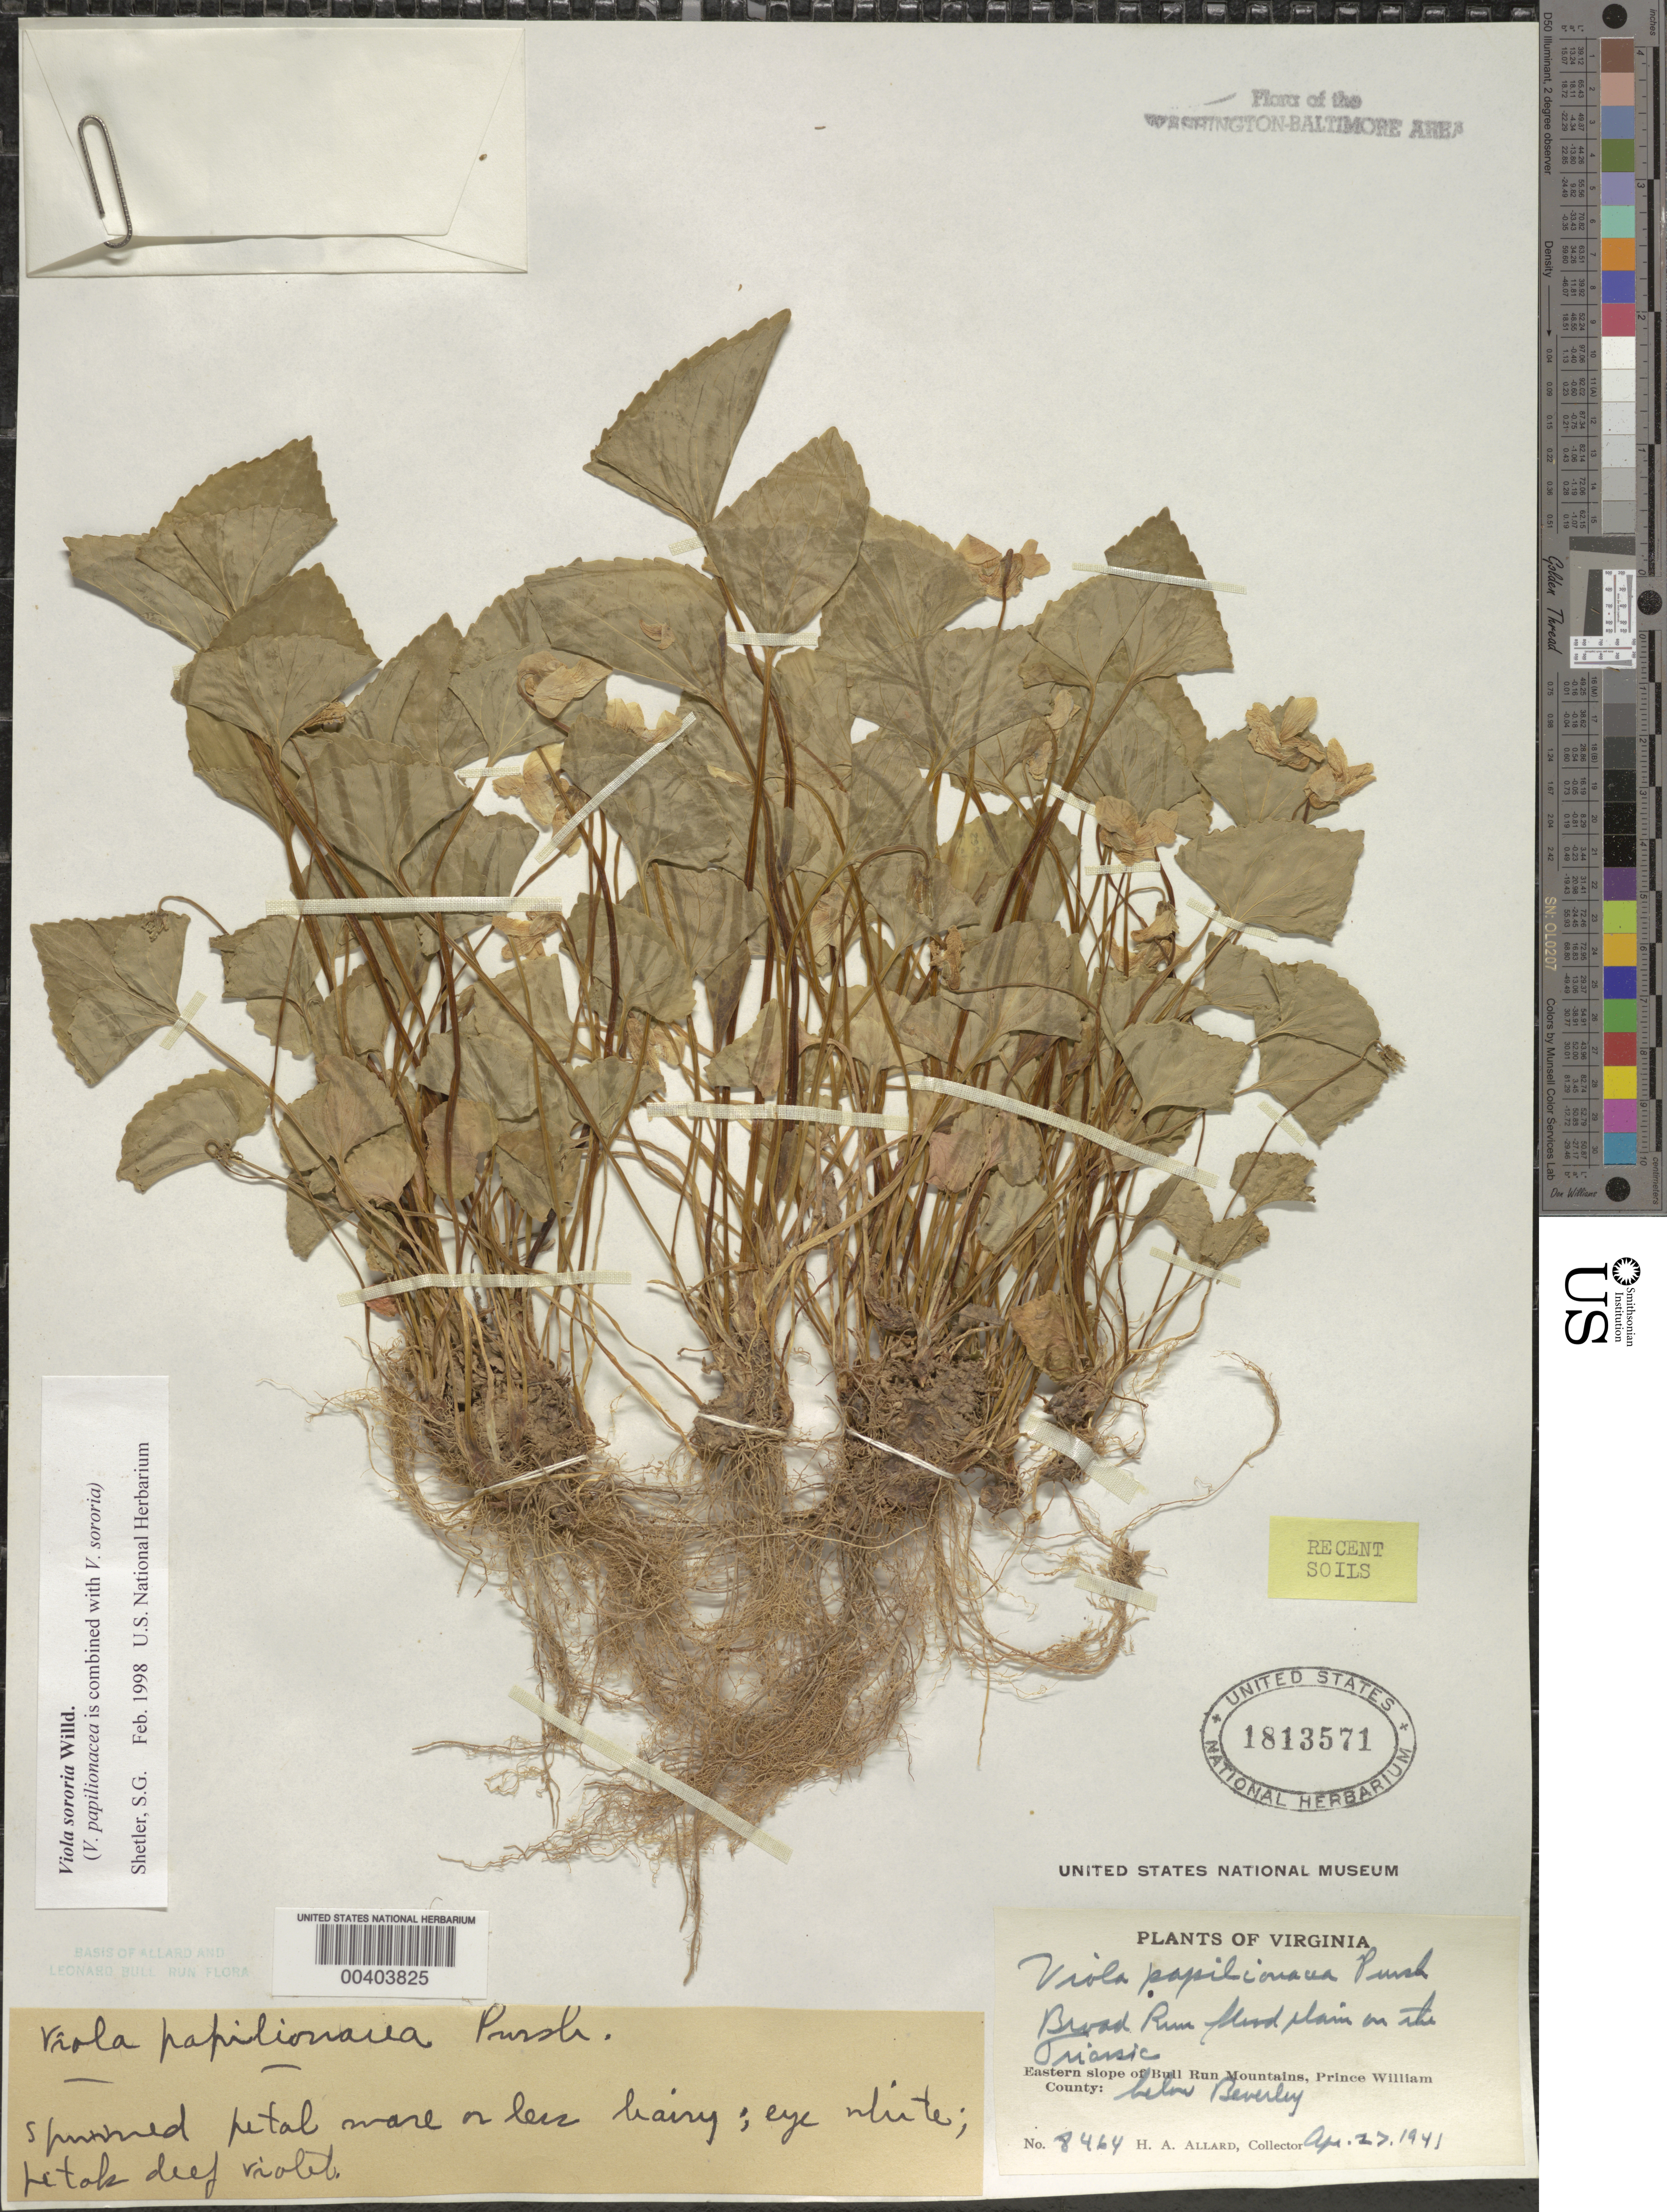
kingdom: Plantae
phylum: Tracheophyta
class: Magnoliopsida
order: Malpighiales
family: Violaceae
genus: Viola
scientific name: Viola sororia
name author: Willd.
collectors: H. A. Allard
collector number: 8464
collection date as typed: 27 Apr 1941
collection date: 1941-04-27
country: United States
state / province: Virginia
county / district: Prince William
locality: Broad Run below Beverley Mill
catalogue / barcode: US 1813571